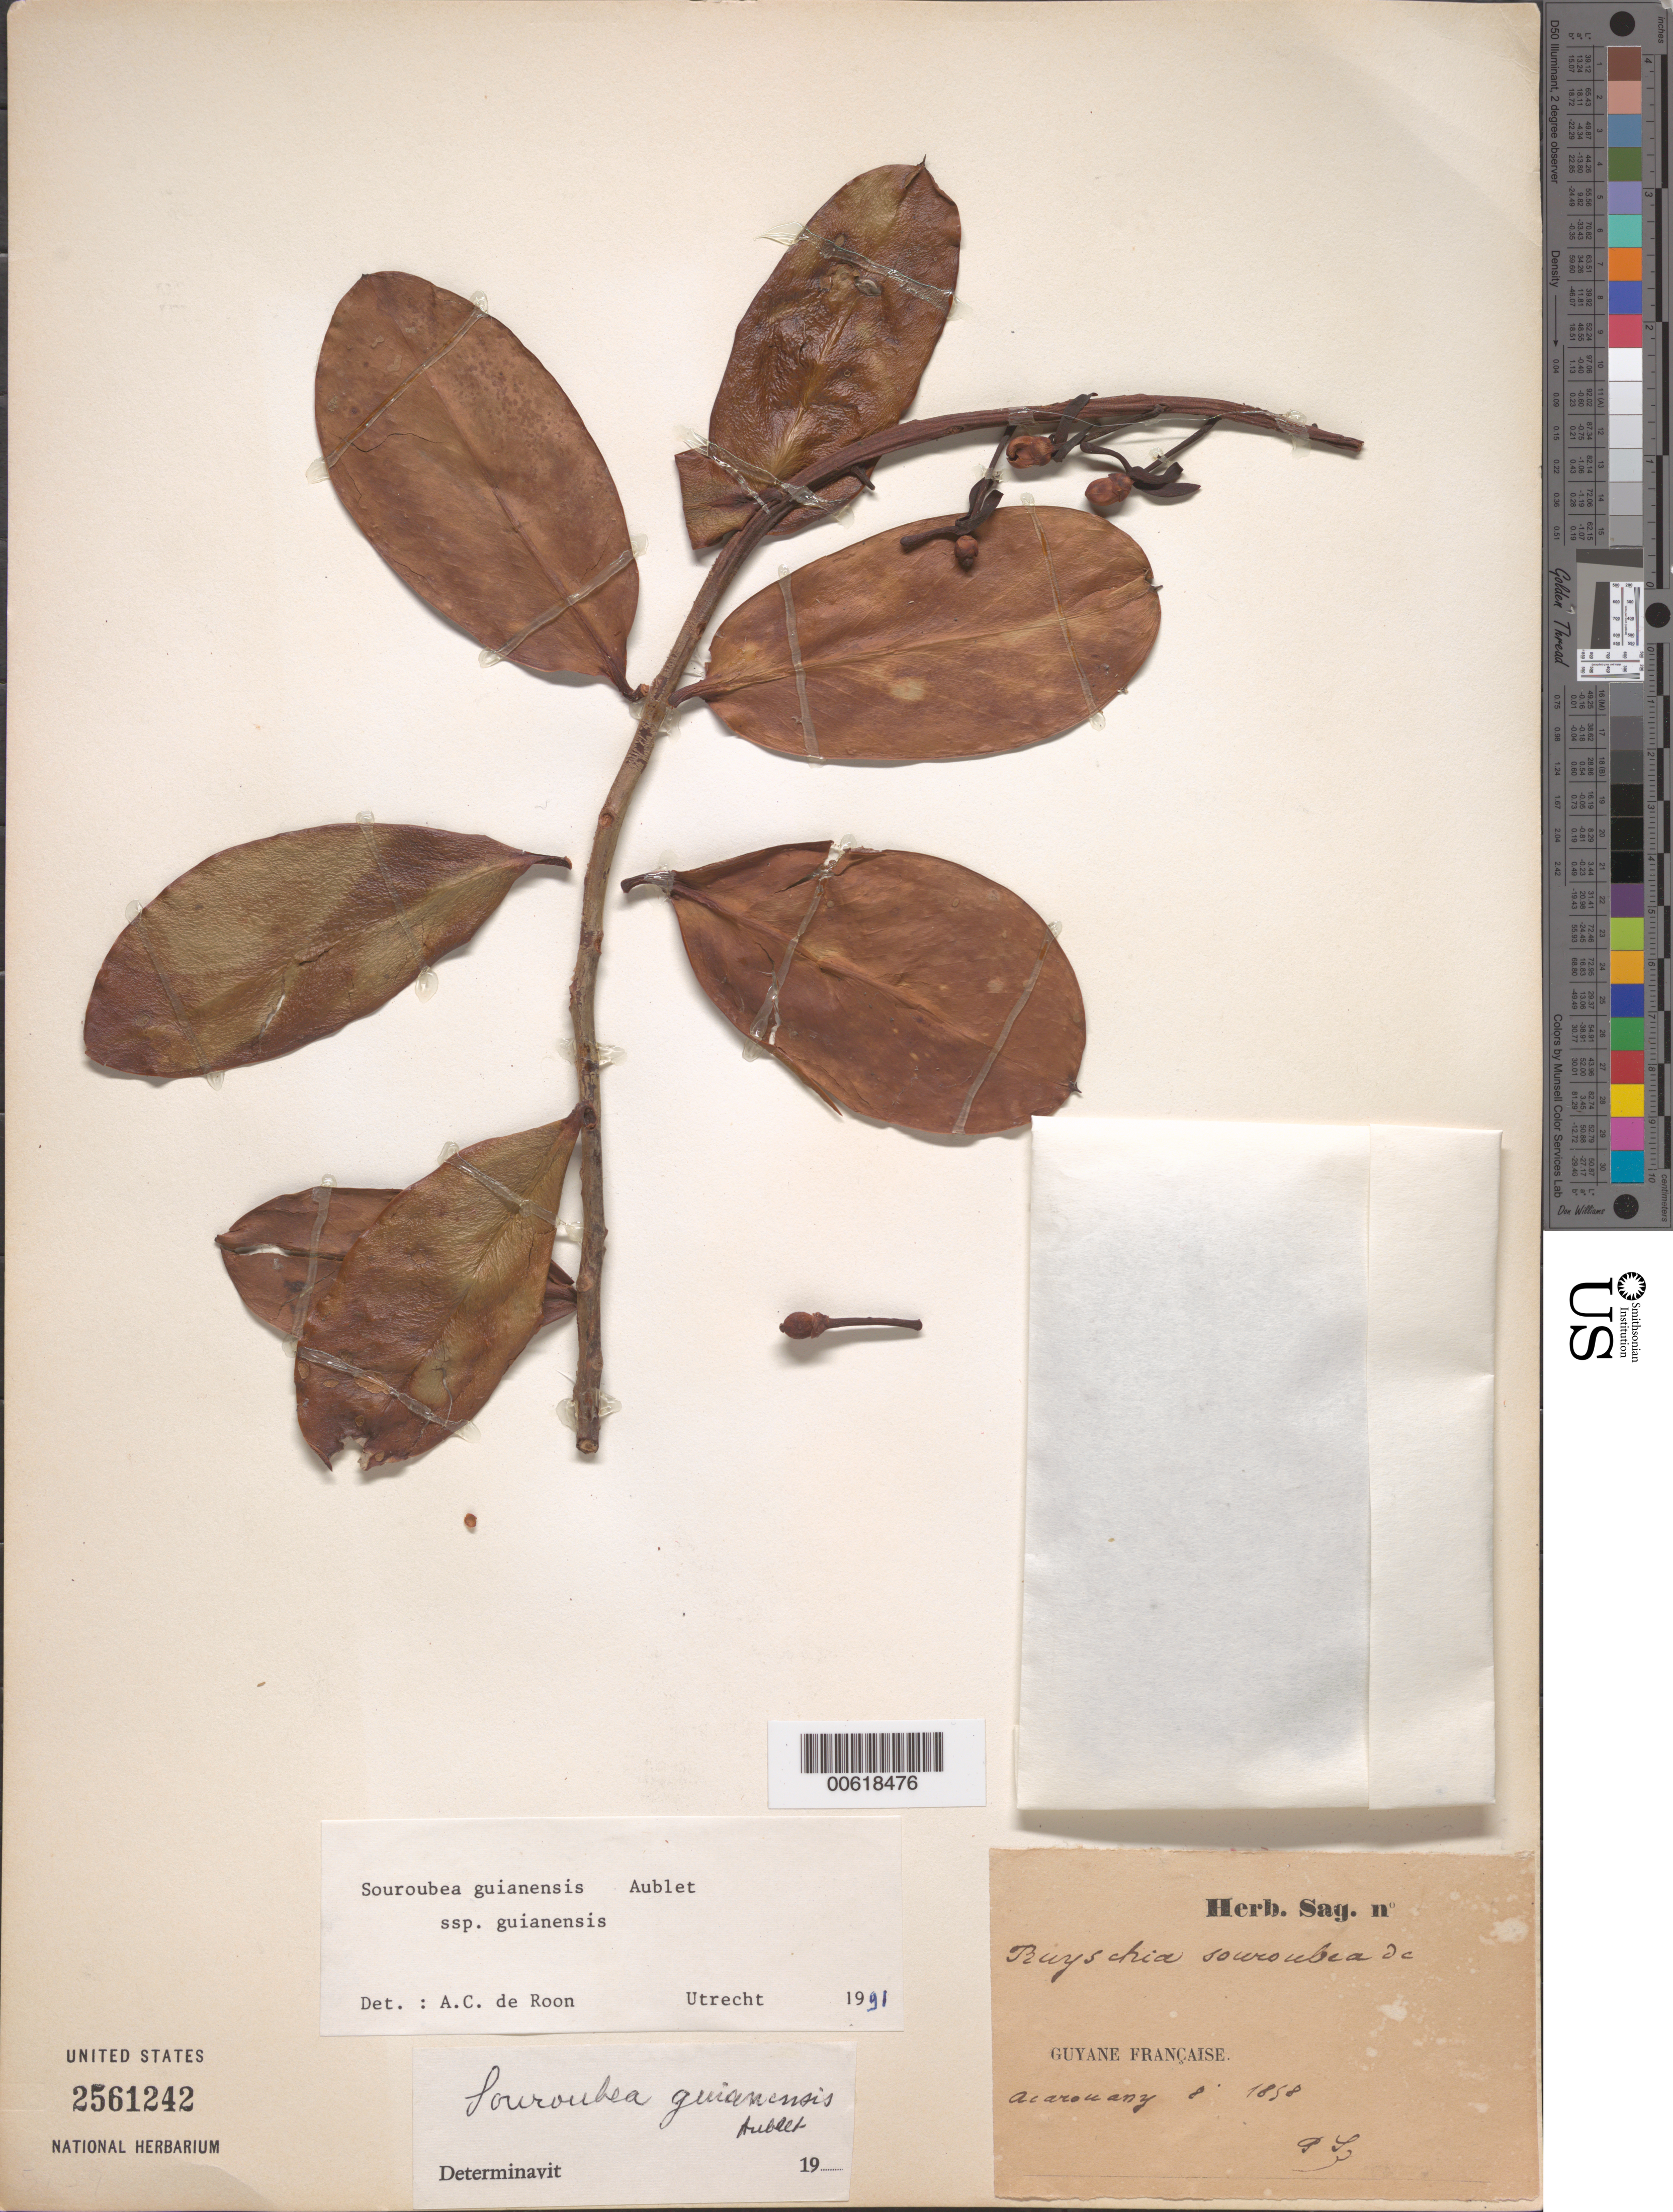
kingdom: Plantae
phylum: Tracheophyta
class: Magnoliopsida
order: Ericales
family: Marcgraviaceae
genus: Souroubea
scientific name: Souroubea guianensis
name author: Aubl.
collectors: P. A. Sagot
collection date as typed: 1858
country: French Guiana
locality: Acarouany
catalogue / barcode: US 2561242